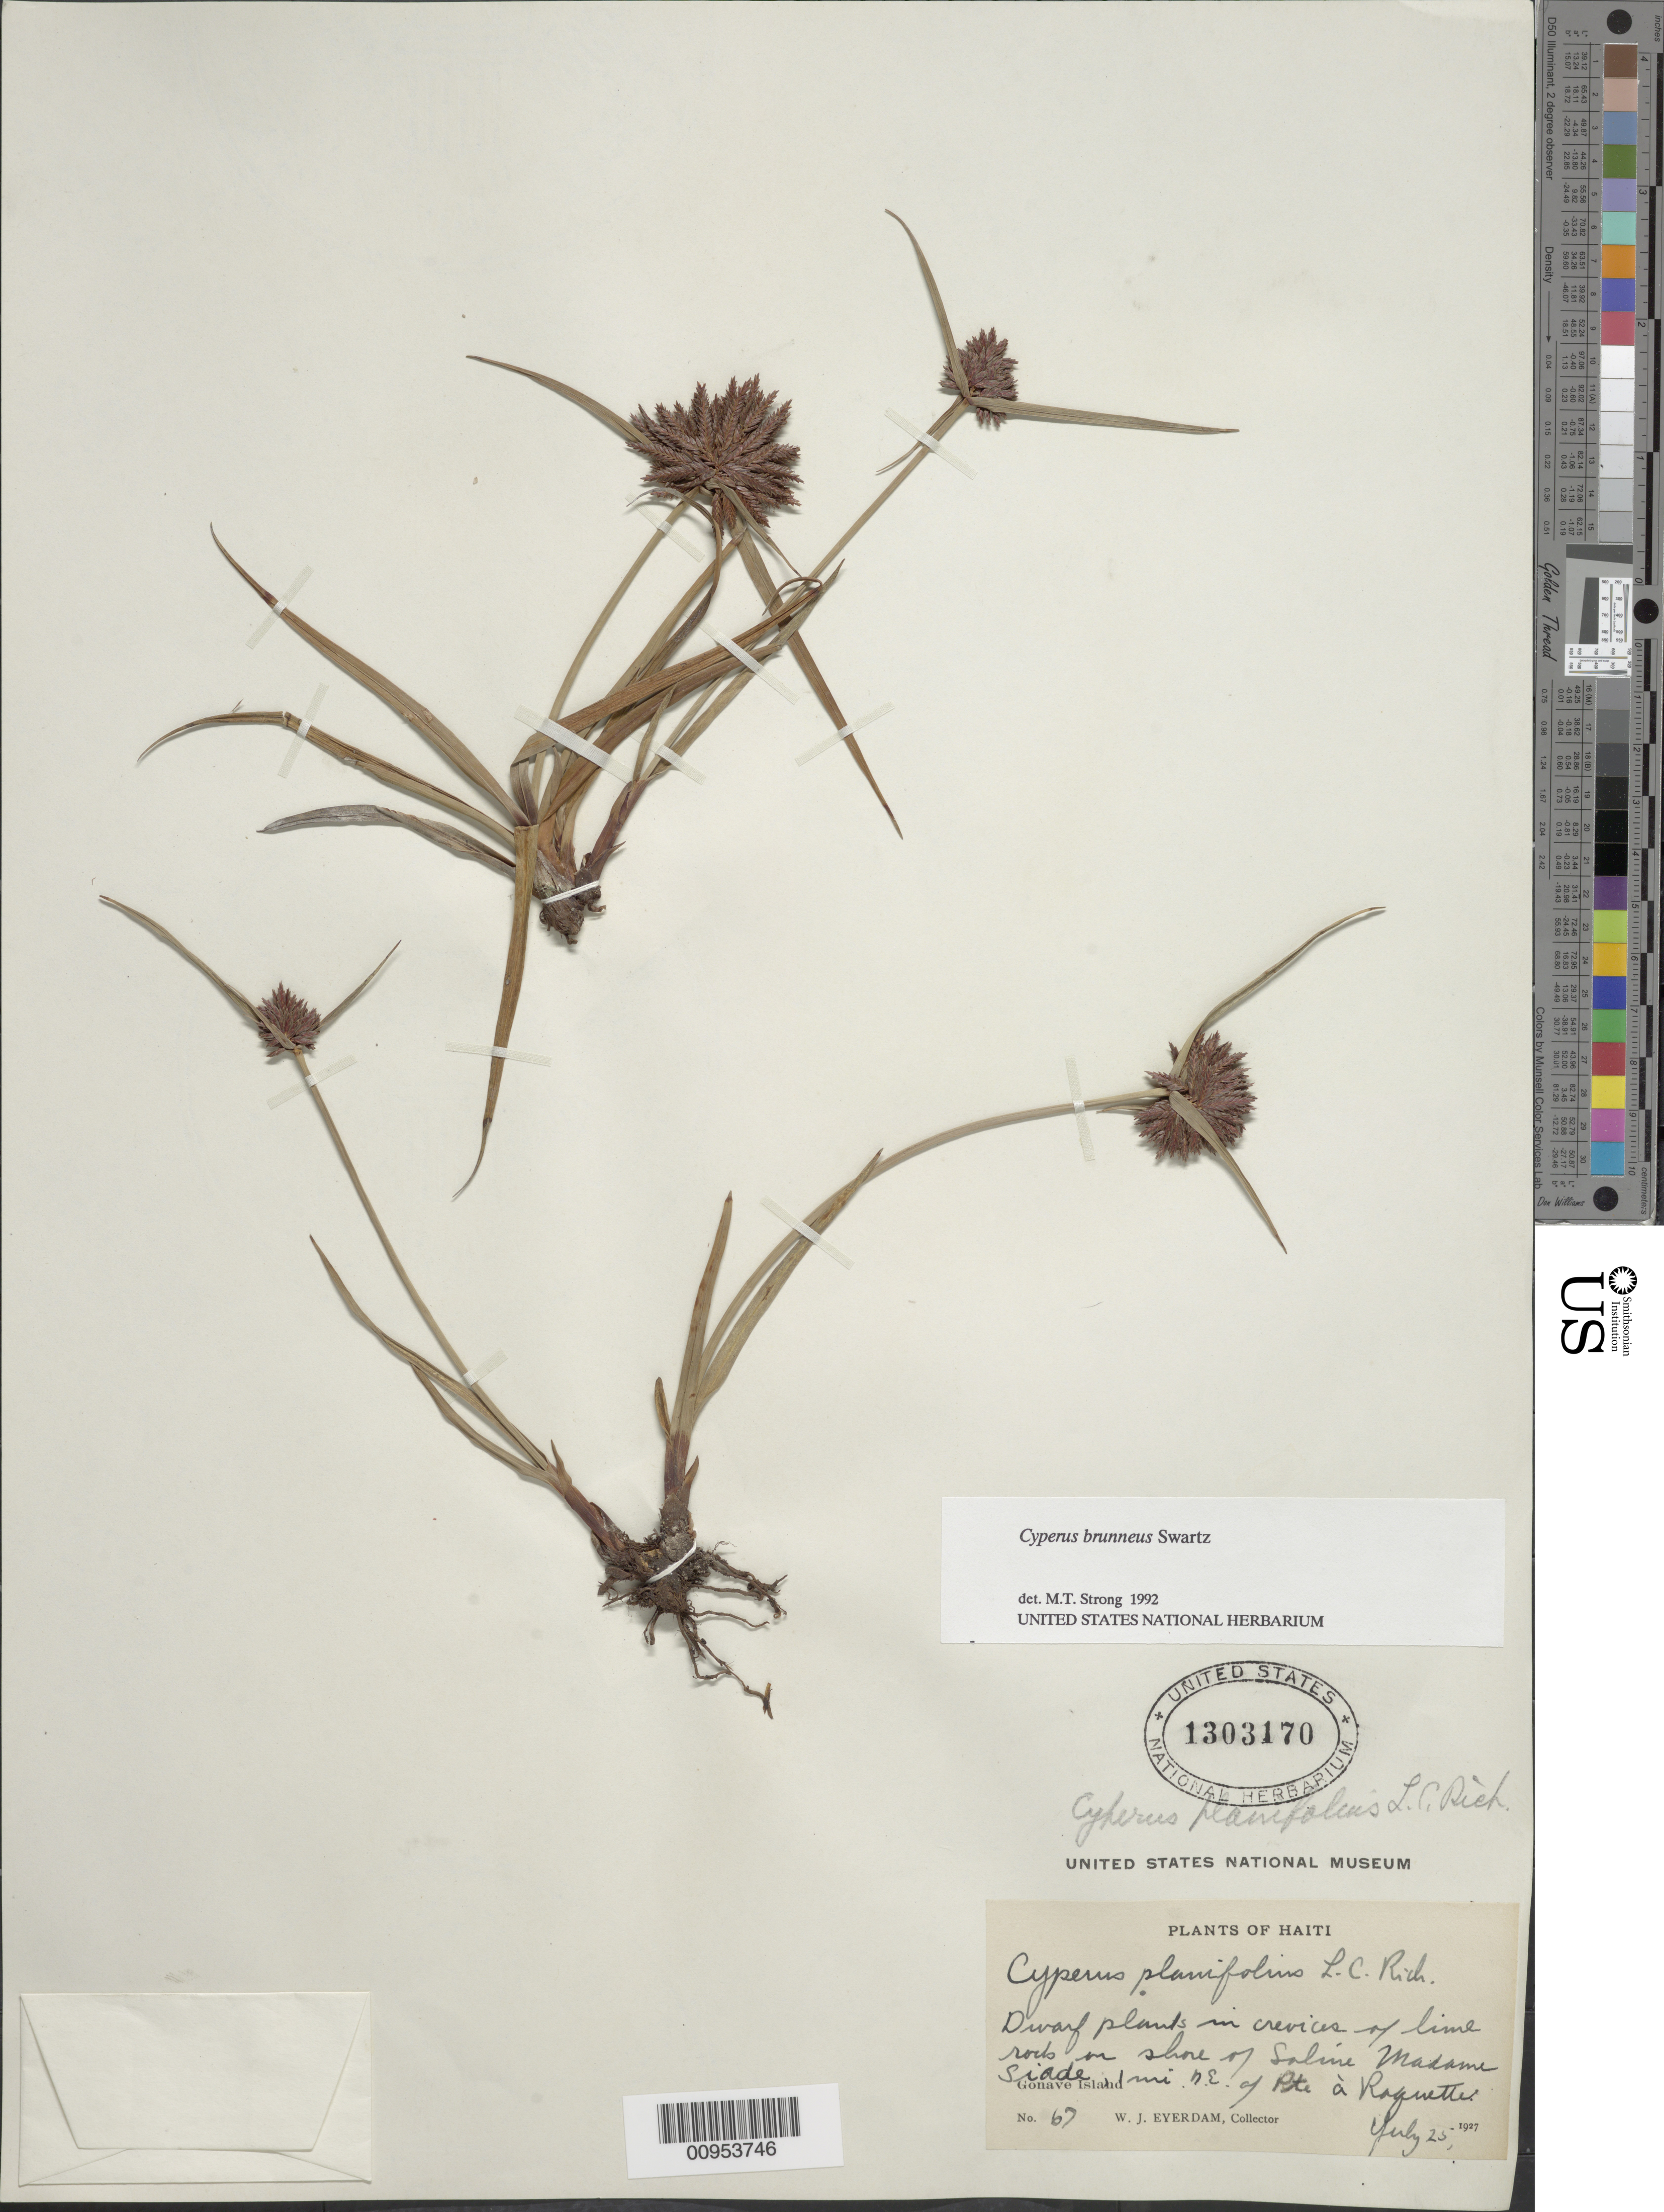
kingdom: Plantae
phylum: Tracheophyta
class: Liliopsida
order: Poales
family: Cyperaceae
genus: Cyperus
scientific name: Cyperus brunneus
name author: Sw.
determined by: Strong, M. T., (US), Smithsonian Institution - National Museum of Natural History (UNITED STATES)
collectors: W. Everdam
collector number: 67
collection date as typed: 25 Jul 1927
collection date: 1927-07-25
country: Haiti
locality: On shore of Saline Madame Siade, 1 mi NE of Pt à Raquette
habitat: In crevices of lime rocks on shore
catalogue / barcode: US 1303170